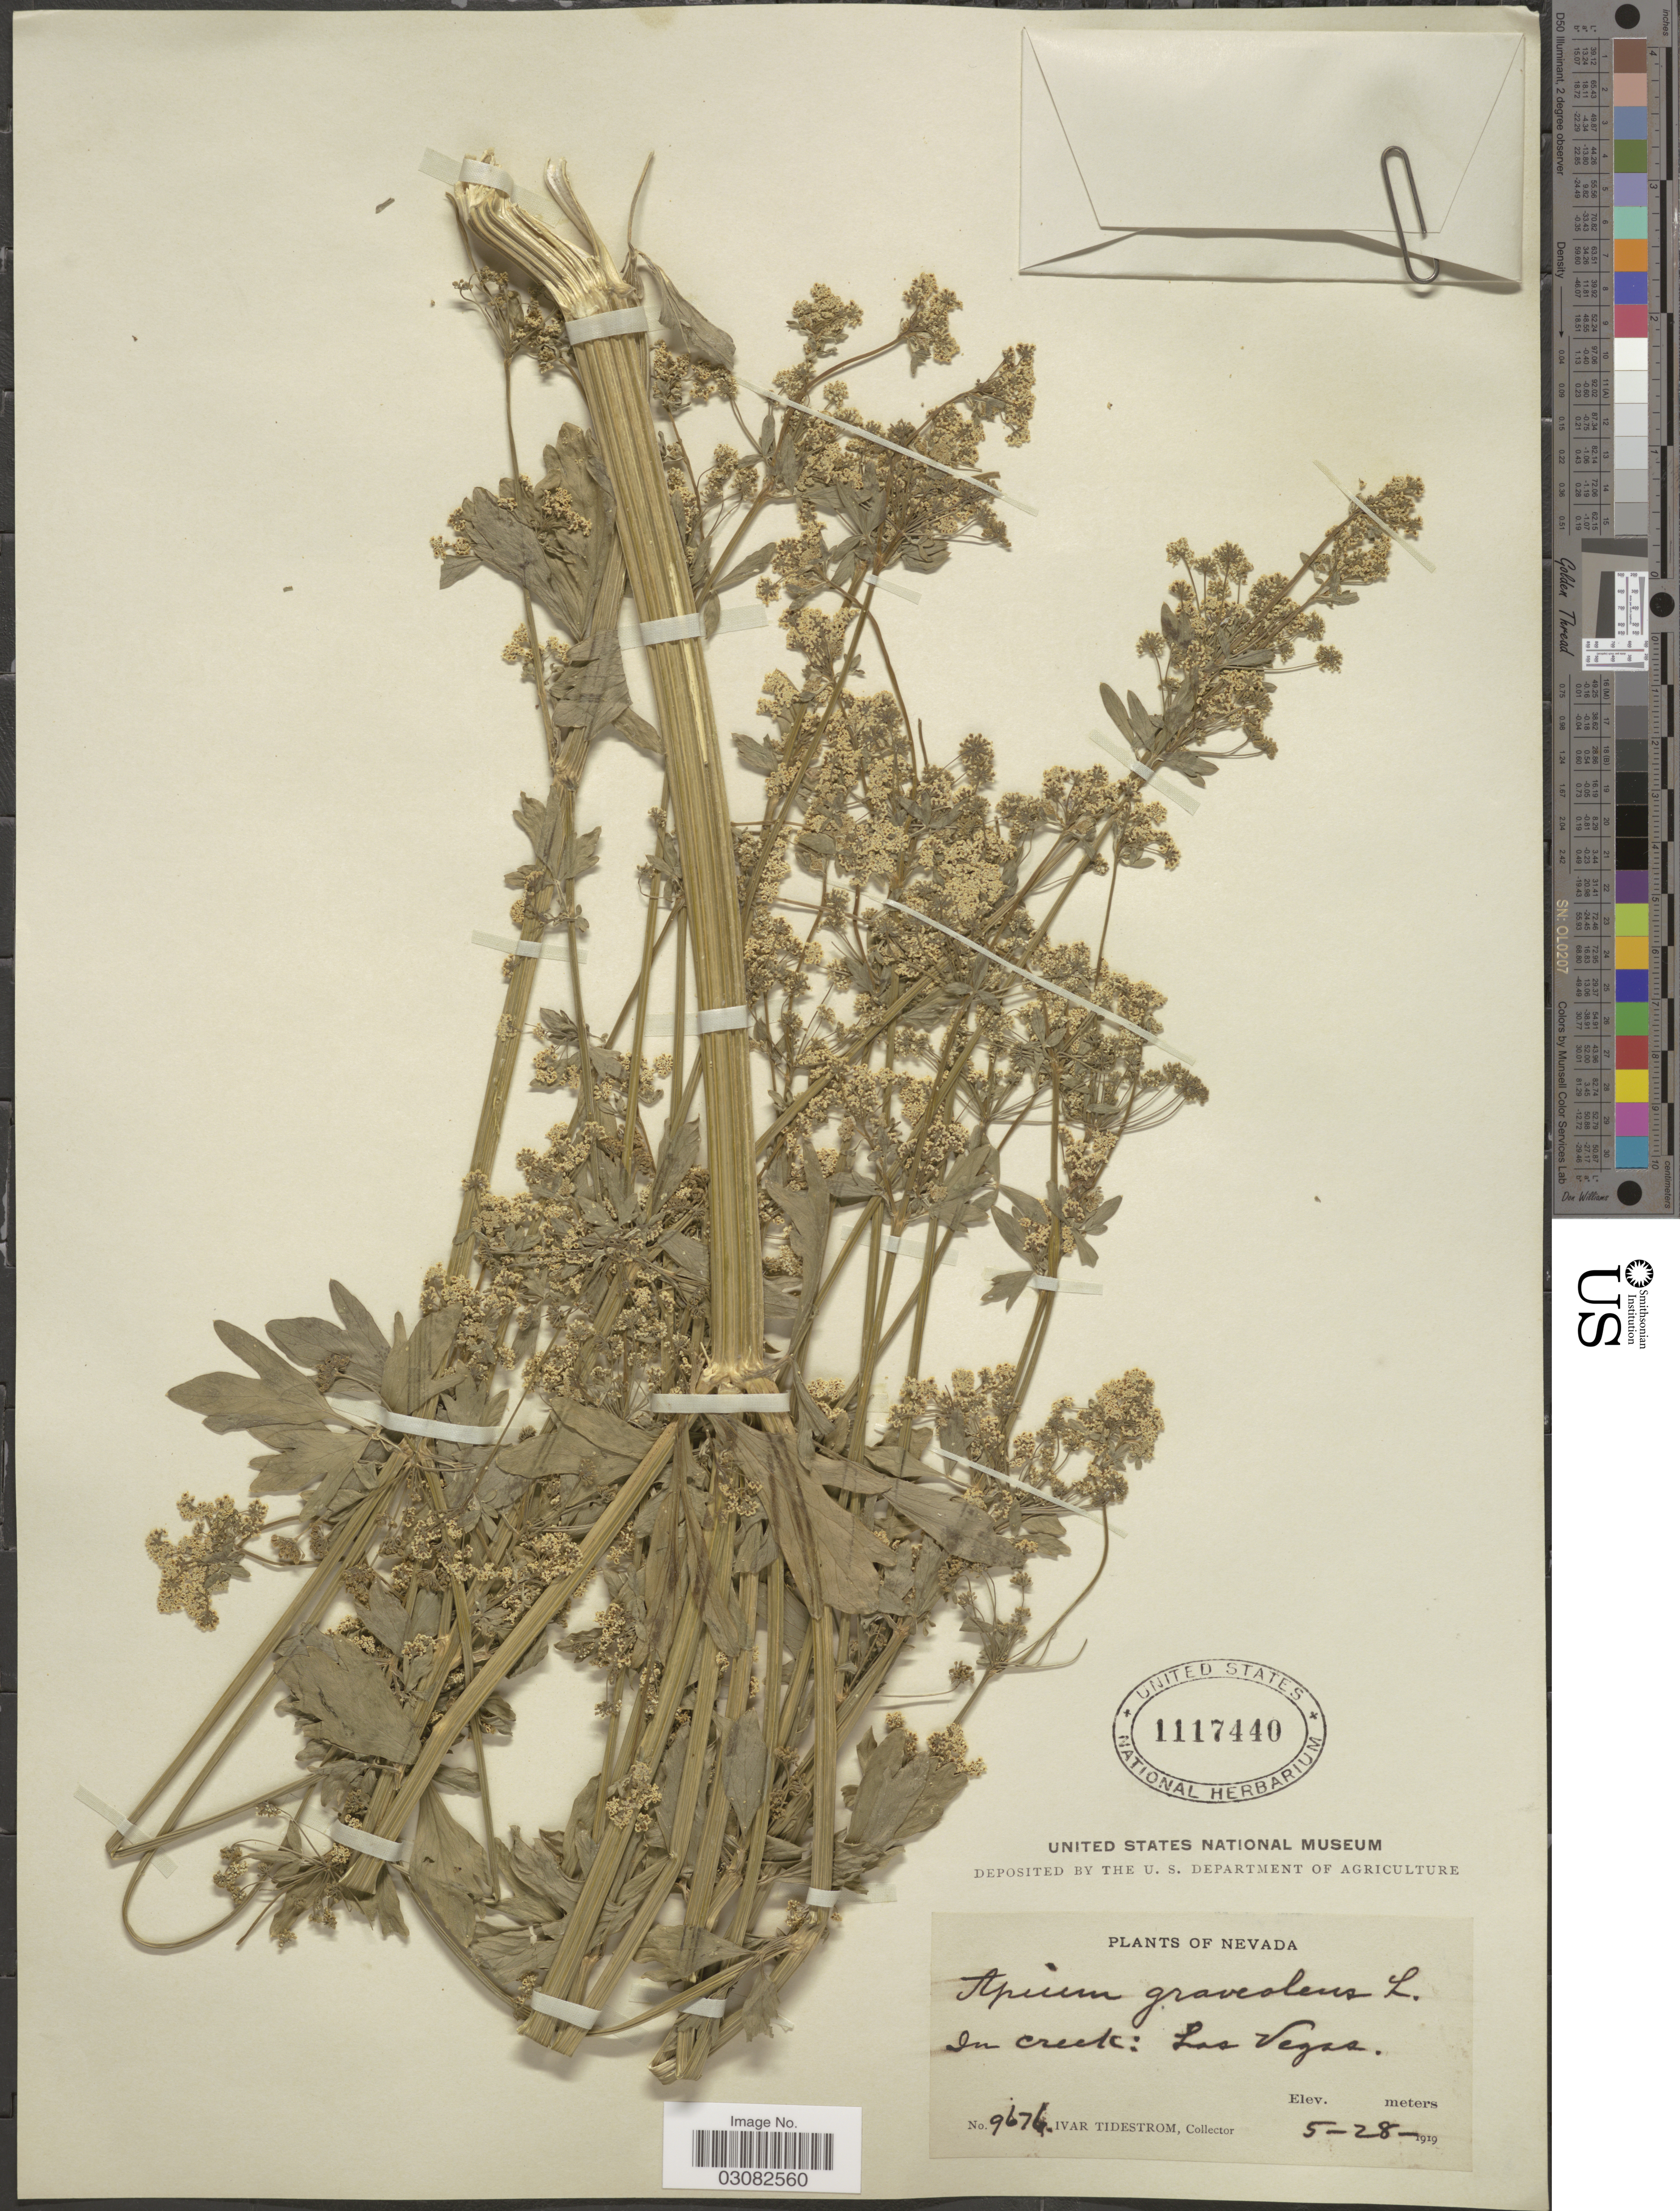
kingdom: Plantae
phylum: Tracheophyta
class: Magnoliopsida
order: Apiales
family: Apiaceae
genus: Apium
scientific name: Apium graveolens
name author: L.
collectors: I. F. Tidestrom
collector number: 9676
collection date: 1919-05-28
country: United States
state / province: Nevada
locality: In creek: Las Vegas.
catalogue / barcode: US 1117440